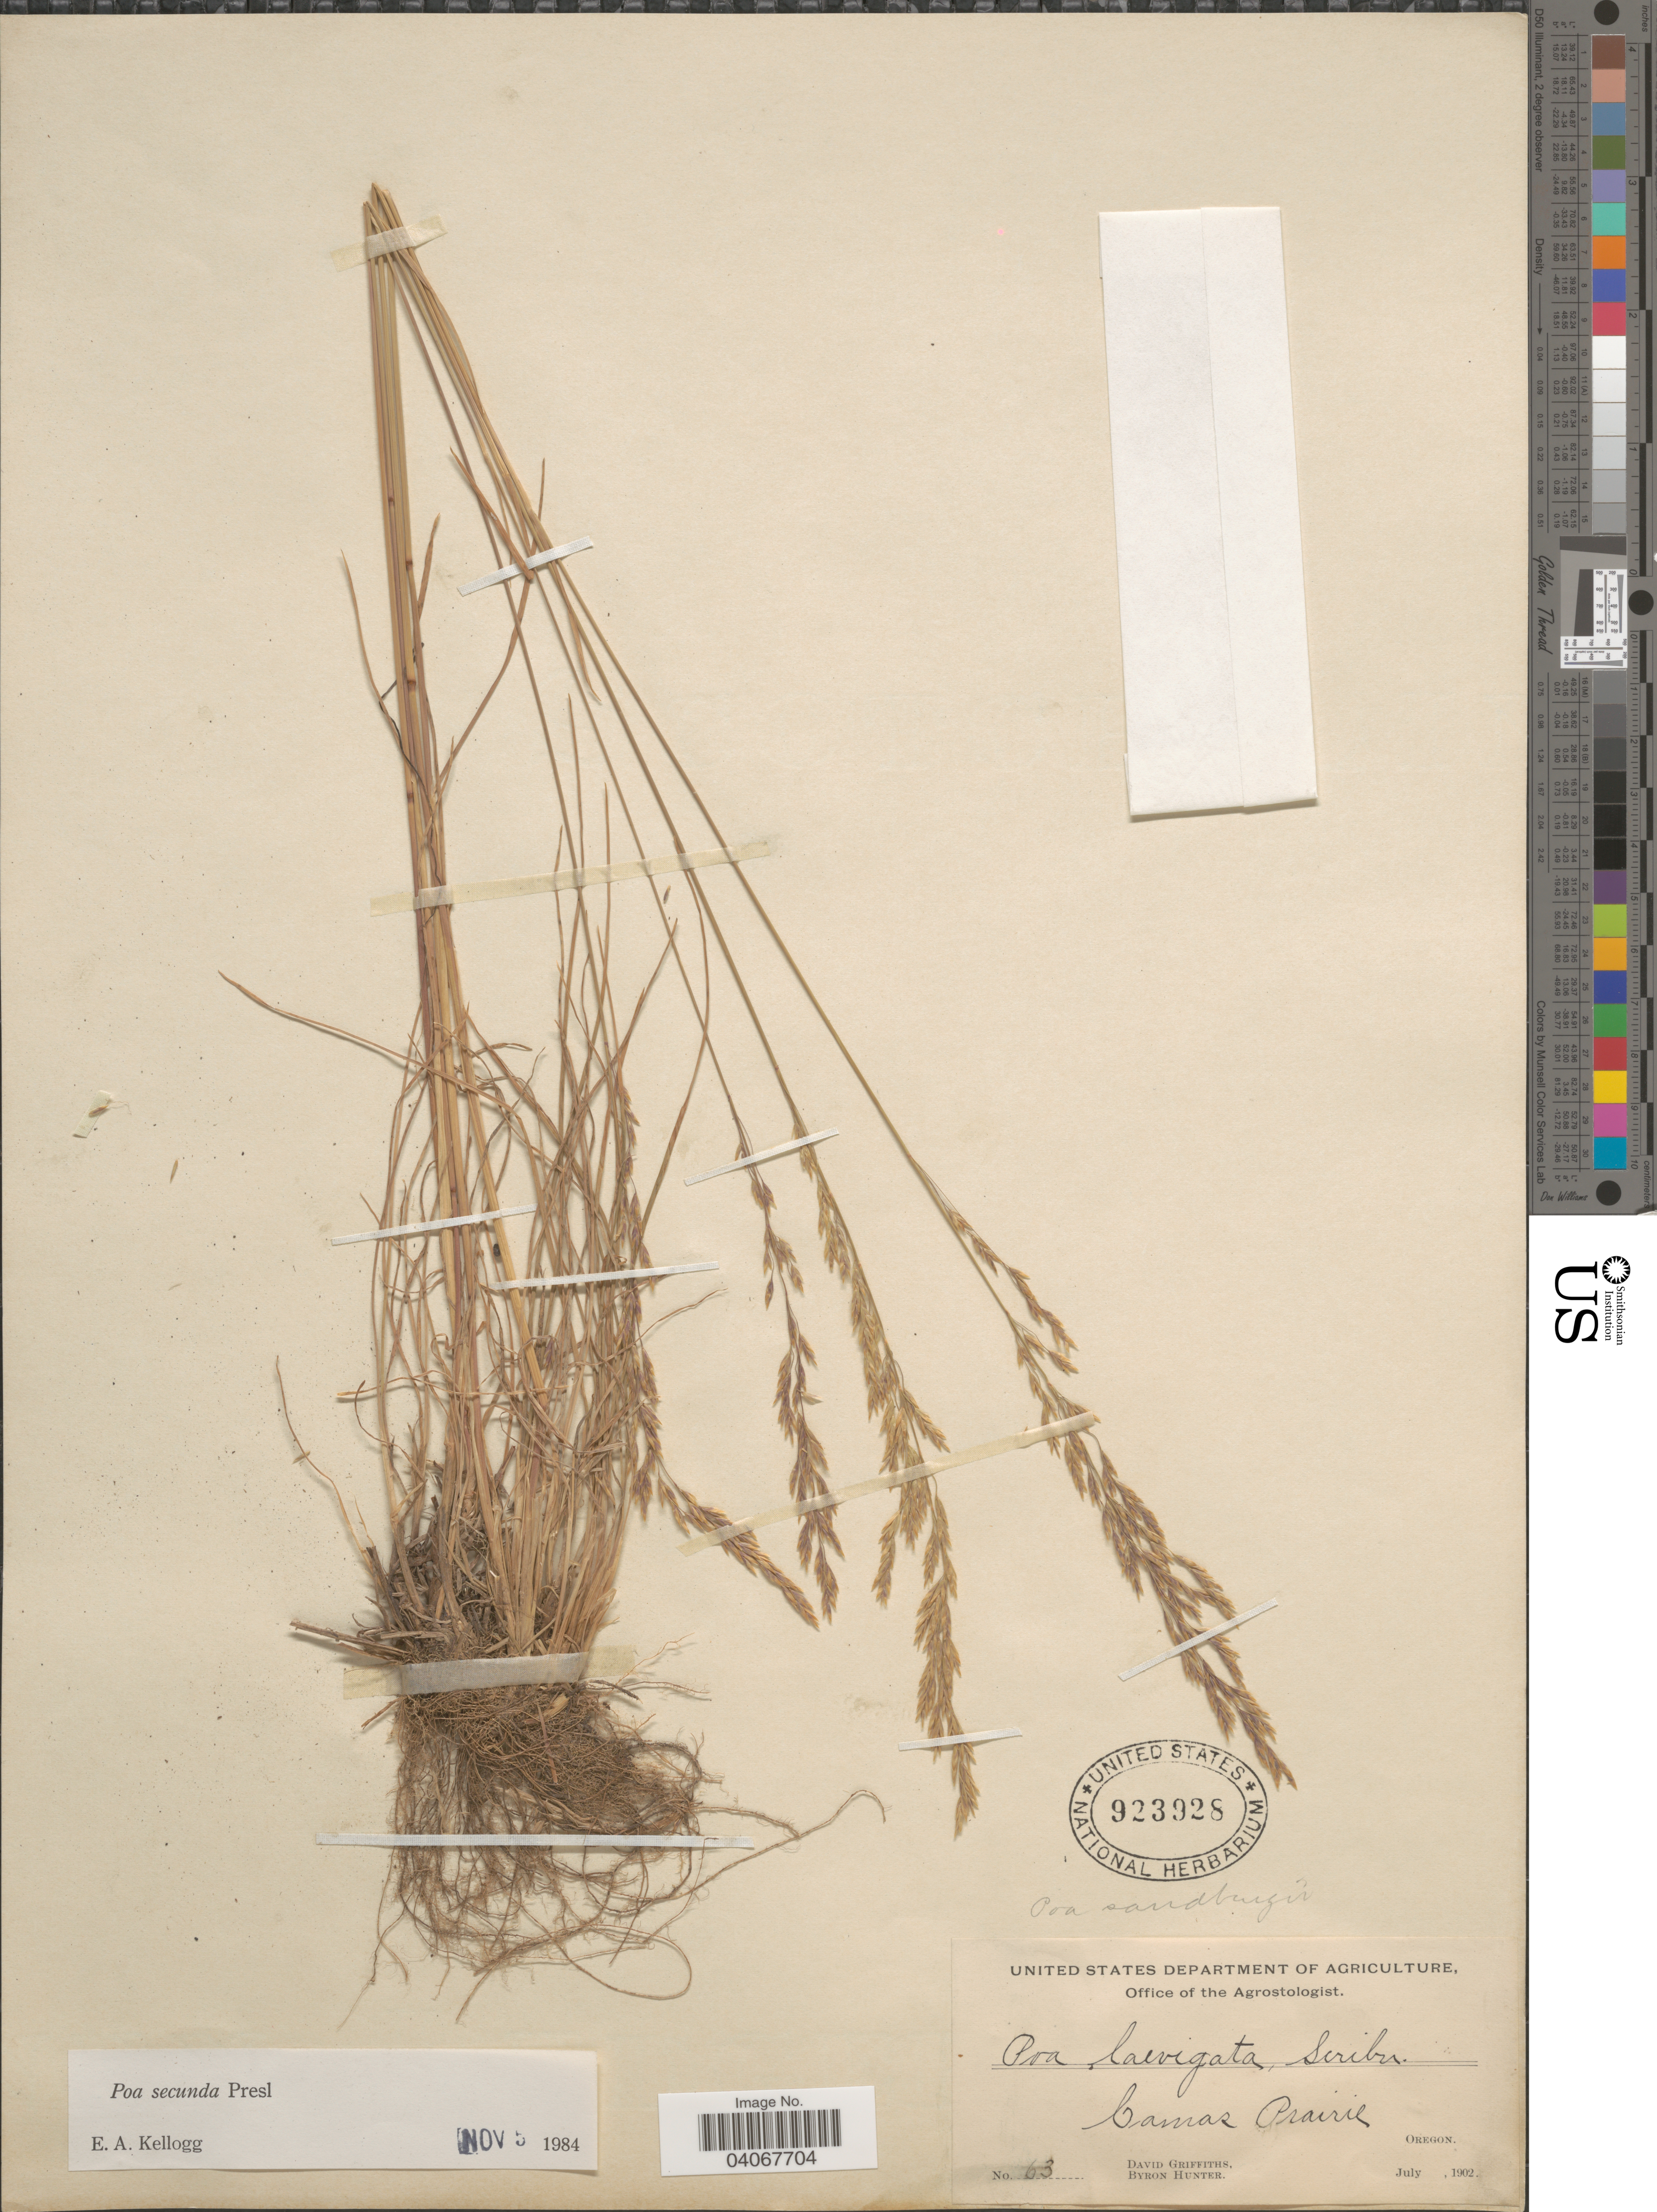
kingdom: Plantae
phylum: Tracheophyta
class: Liliopsida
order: Poales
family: Poaceae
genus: Poa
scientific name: Poa secunda subsp. secunda var. secunda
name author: J. Presl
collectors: D. Griffiths & B. Hunter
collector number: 63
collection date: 1902-07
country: United States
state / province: Oregon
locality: Camas Prairie.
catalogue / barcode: US 923928